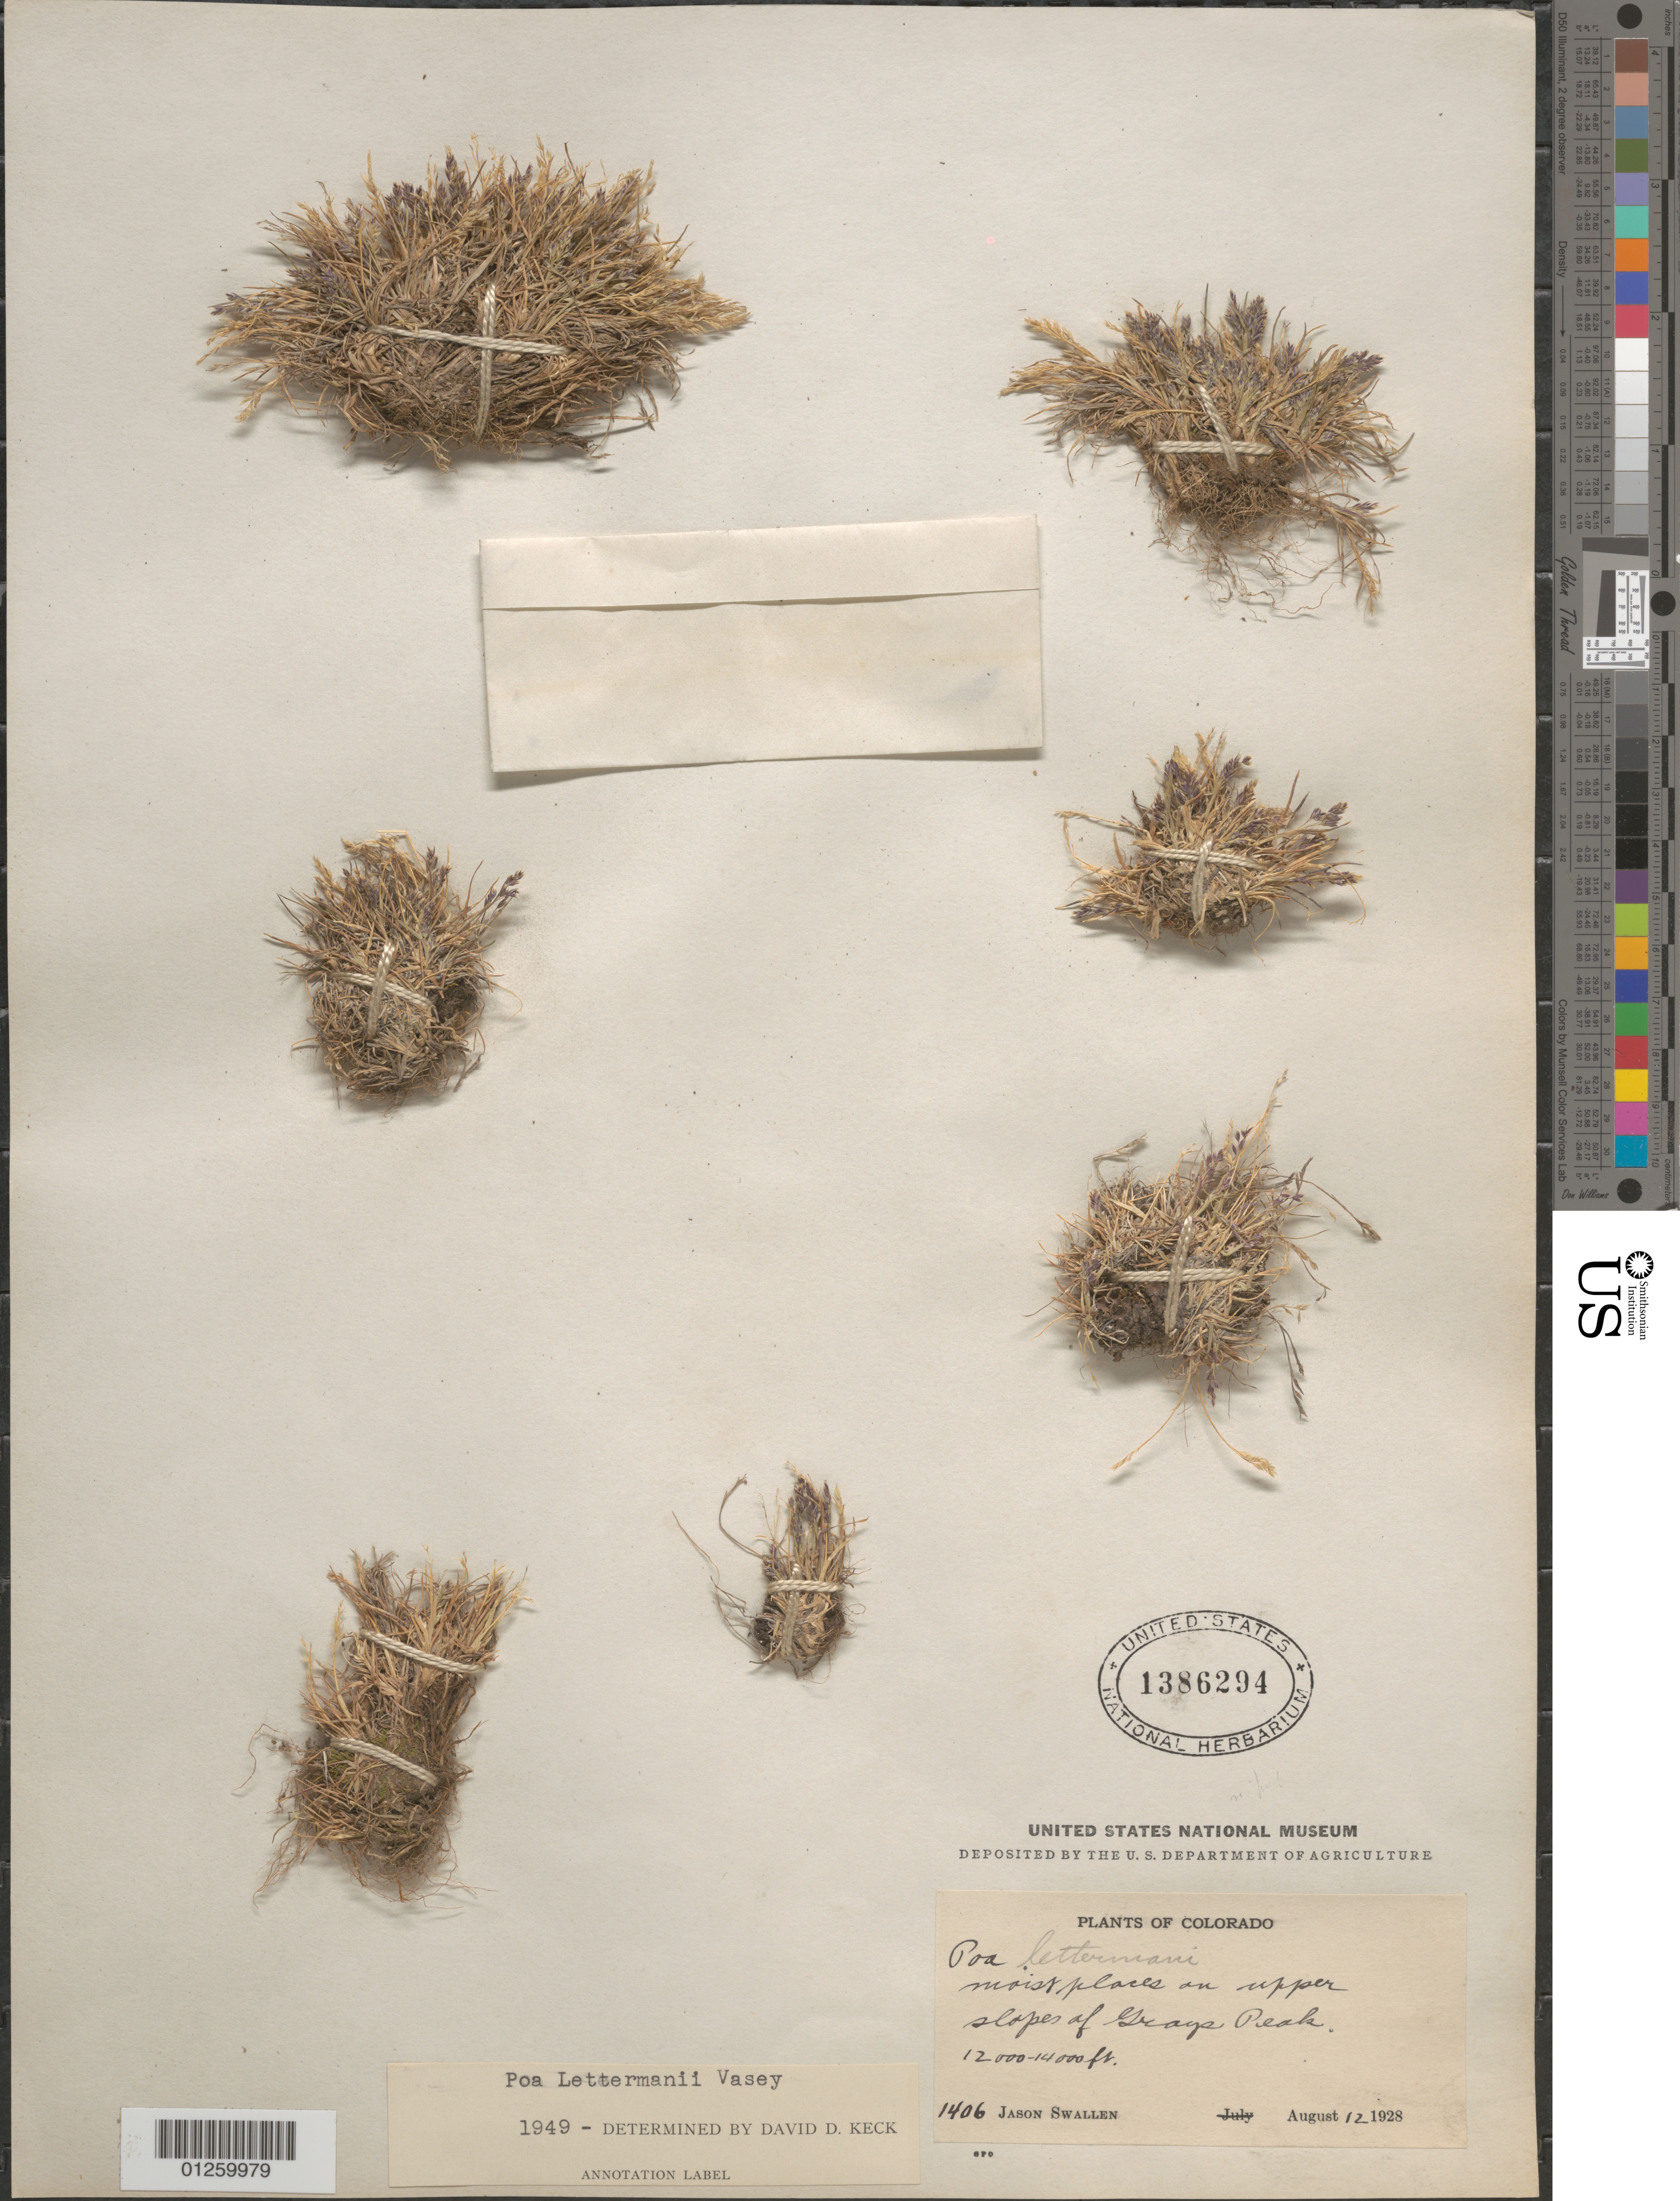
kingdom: Plantae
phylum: Tracheophyta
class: Liliopsida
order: Poales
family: Poaceae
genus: Poa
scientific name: Poa lettermanii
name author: Vasey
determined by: Soreng, Robert J., Research Associate (BOT), Smithsonian Institution - National Museum of Natural History (UNITED STATES)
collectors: J. R. Swallen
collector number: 1406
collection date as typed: August 12, 1928.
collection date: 1928-08-12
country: United States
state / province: Colorado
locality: Grays Peak.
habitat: moist places on upper slopes of Grays Peak.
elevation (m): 3658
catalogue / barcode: US 1386294